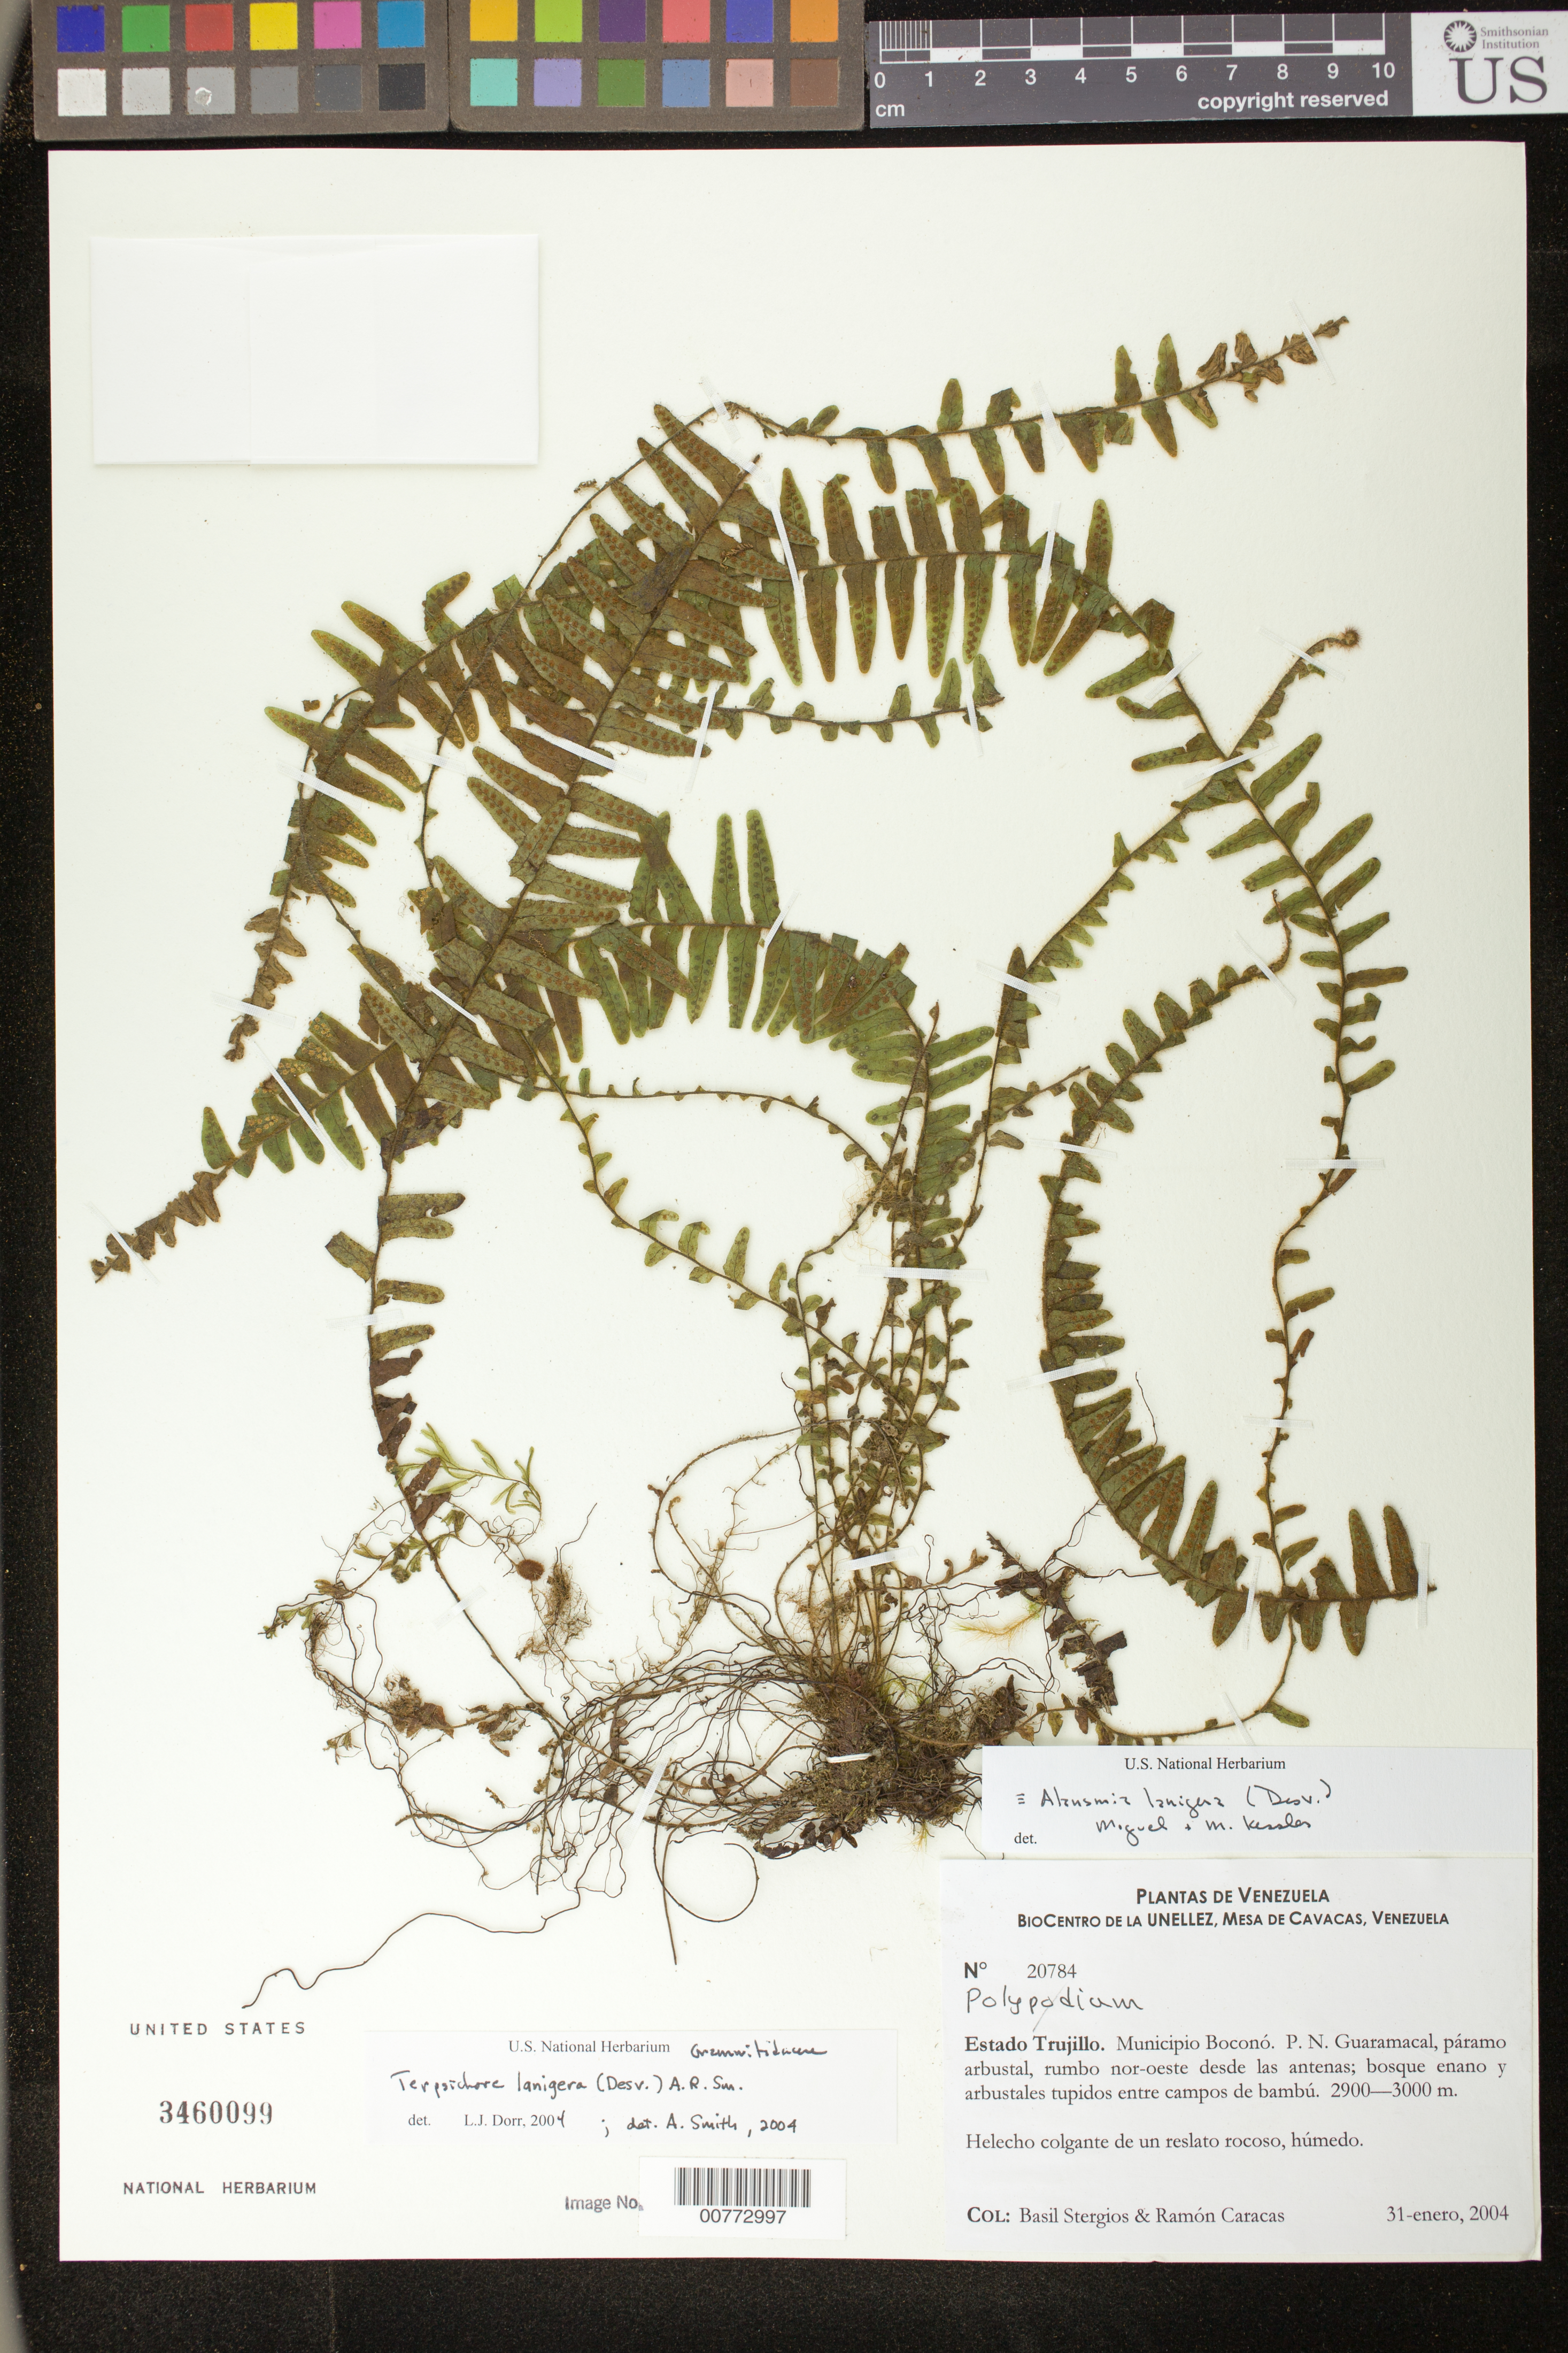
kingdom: Plantae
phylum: Tracheophyta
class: Polypodiopsida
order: Polypodiales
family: Polypodiaceae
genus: Alansmia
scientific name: Alansmia lanigera var. stella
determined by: Dorr, L. J., (BOT), Smithsonian Institution - National Museum of Natural History (UNITED STATES)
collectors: B. G. Stergios & R. Caracas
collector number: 20784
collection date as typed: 31 Jan 2004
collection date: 2004-01-31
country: Venezuela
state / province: Trujillo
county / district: Boconó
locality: Parque Nacional Guaramacal, rumbo NE desde las antenas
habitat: Páramo arbustal.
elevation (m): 2900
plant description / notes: PORT, US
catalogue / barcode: US 3460099